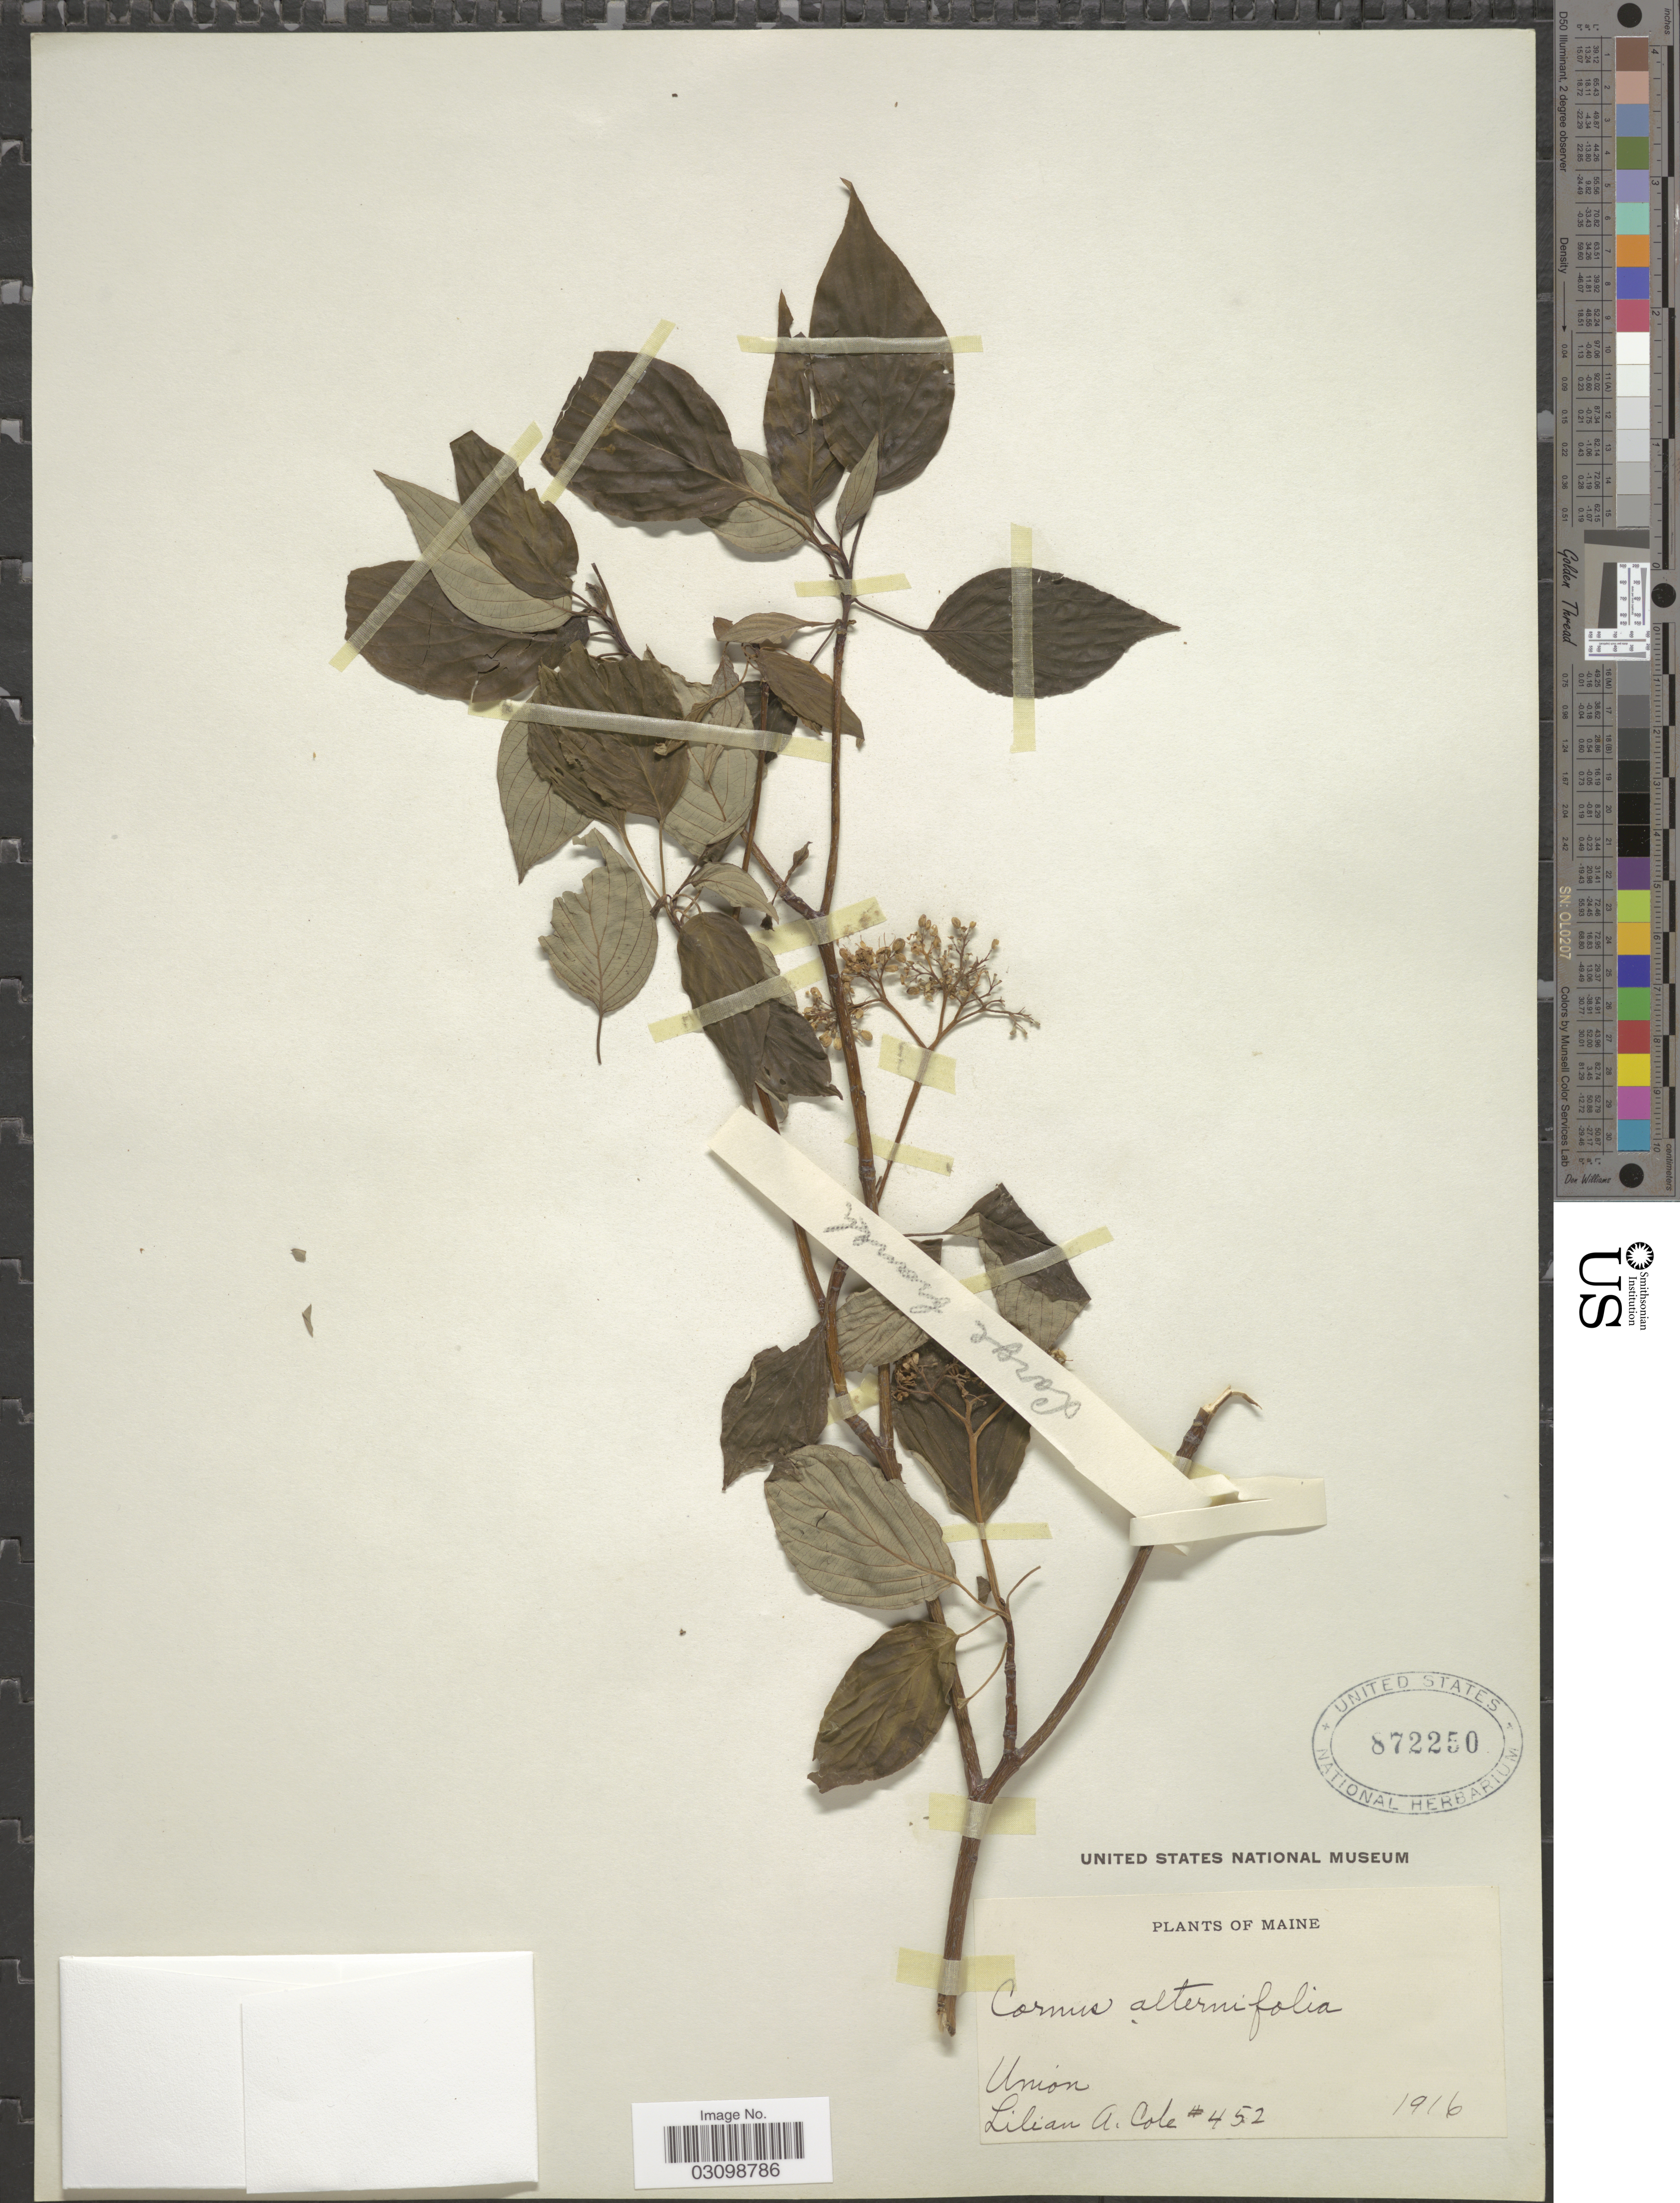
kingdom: Plantae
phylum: Tracheophyta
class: Magnoliopsida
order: Cornales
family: Cornaceae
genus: Cornus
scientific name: Cornus alternifolia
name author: L.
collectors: L. A. Cole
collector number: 452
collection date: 1916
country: United States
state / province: Maine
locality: Union.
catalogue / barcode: US 872250